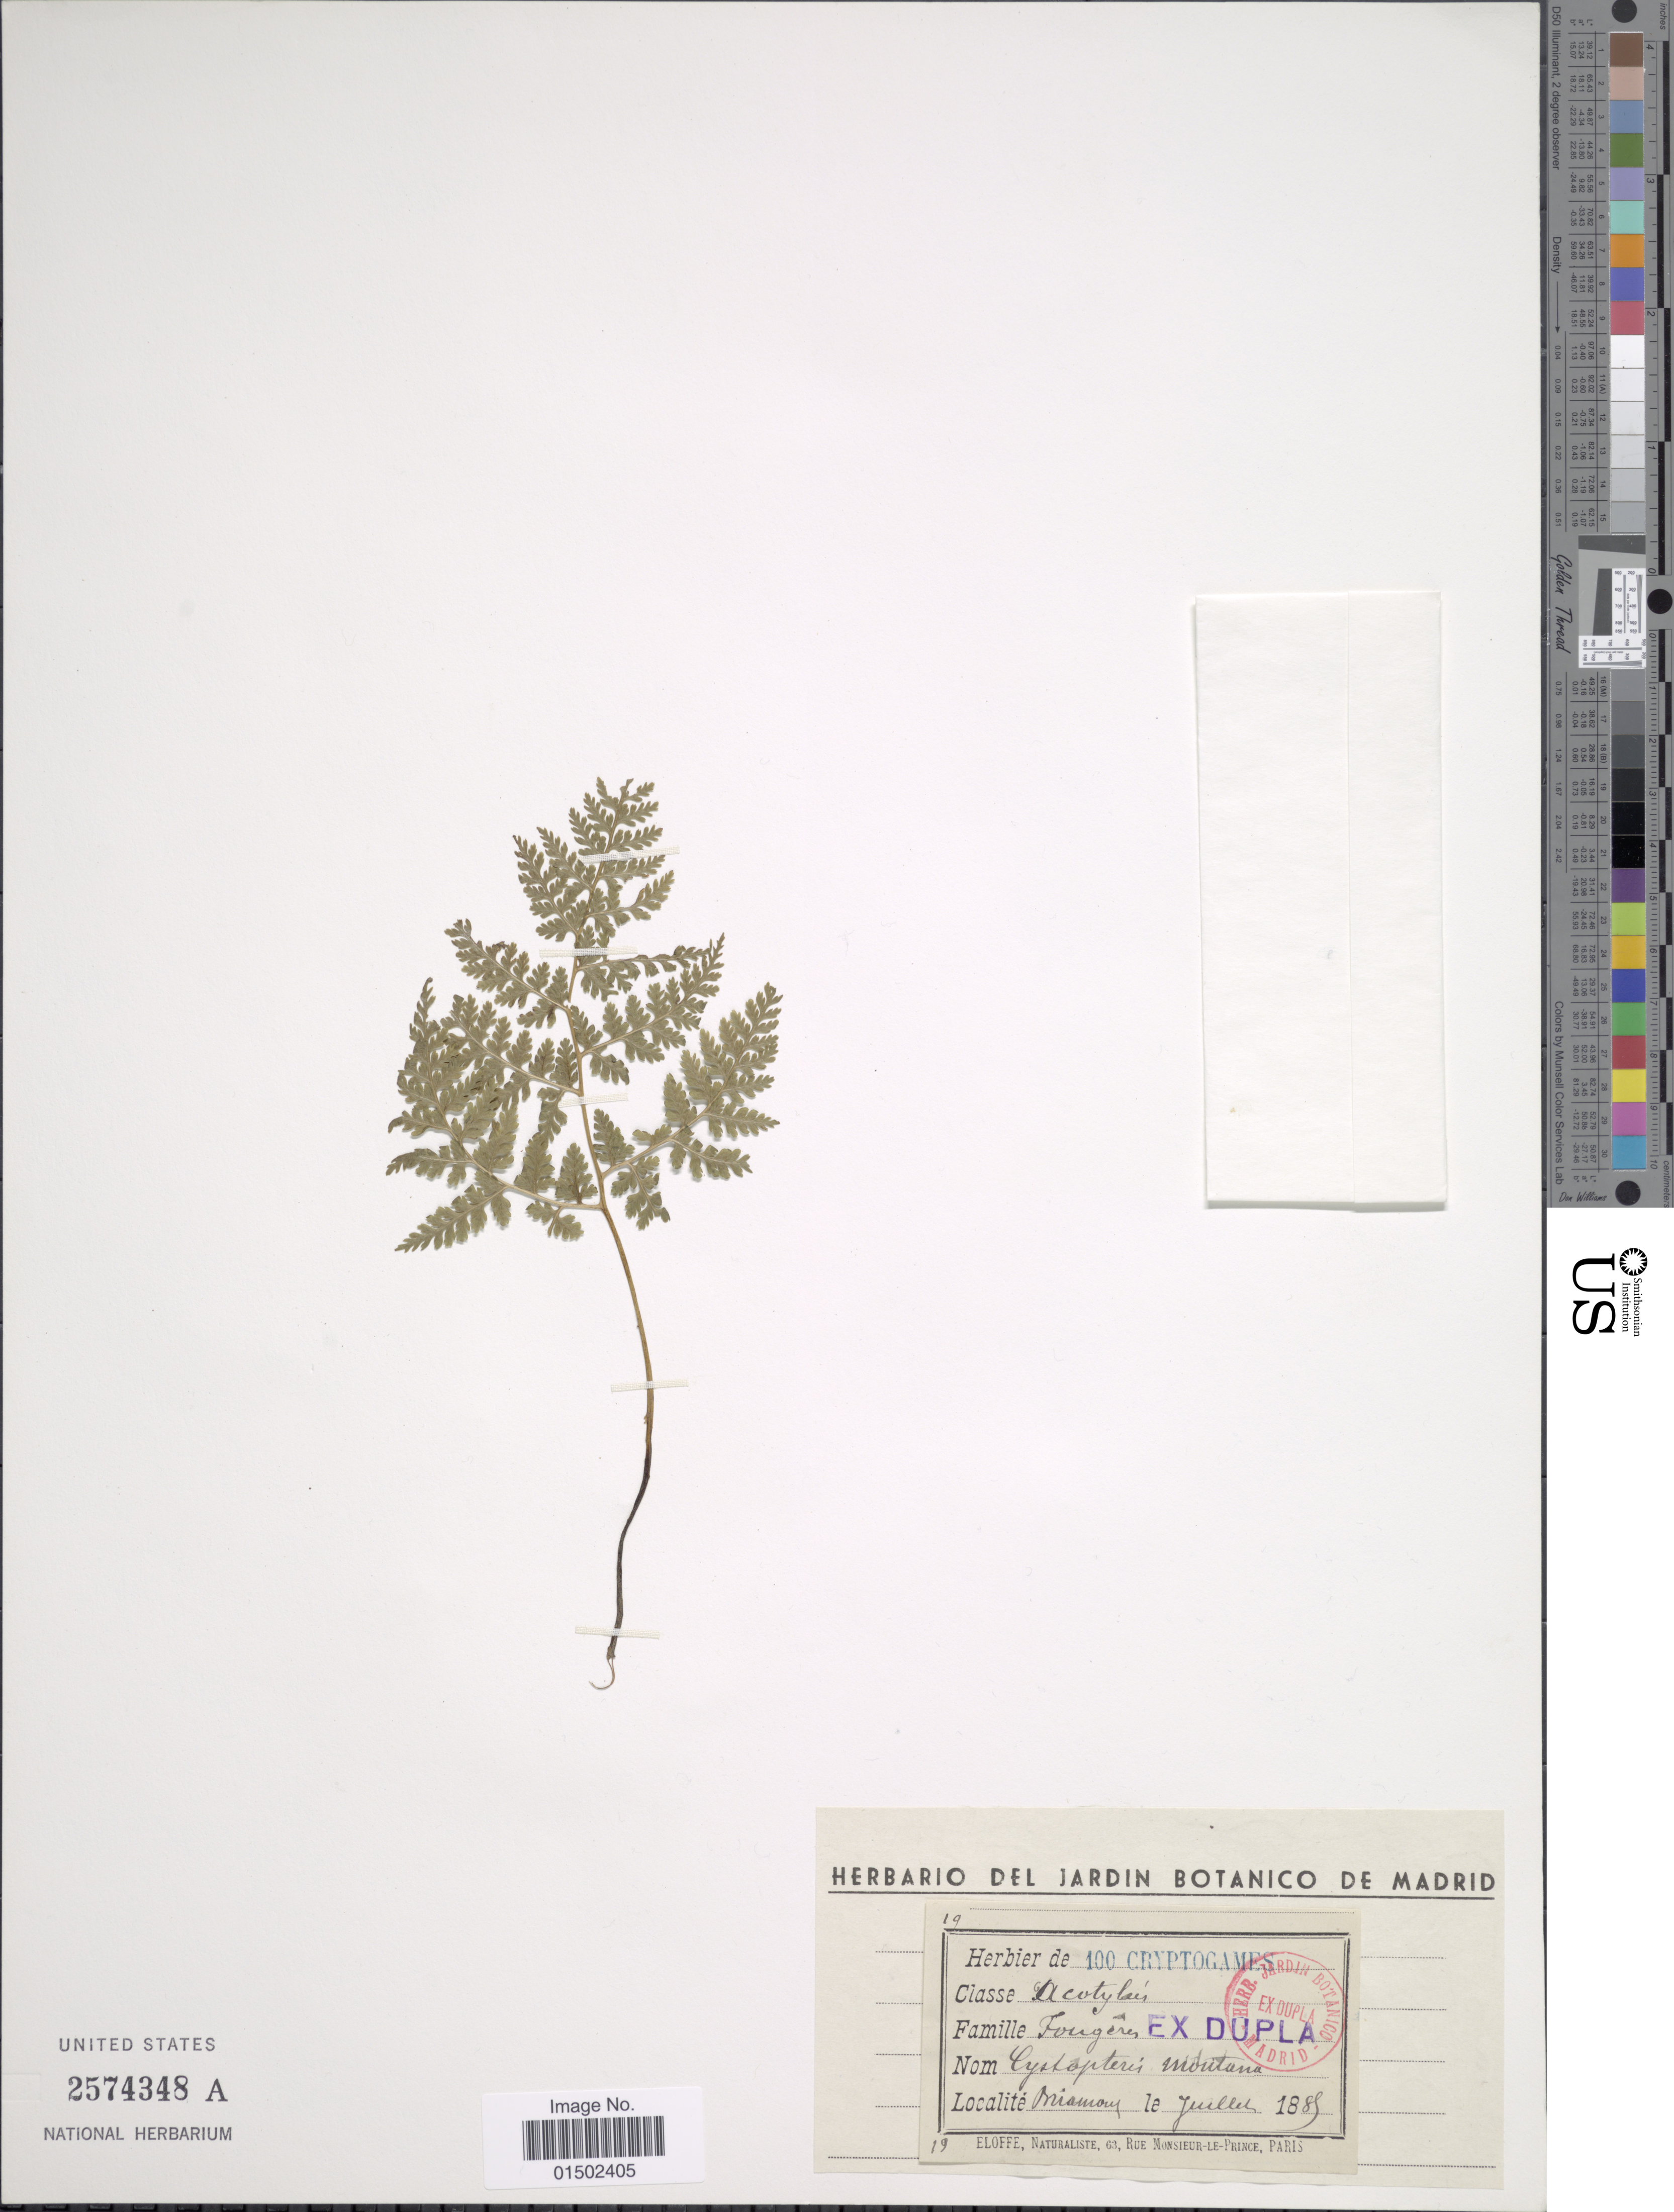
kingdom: Plantae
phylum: Tracheophyta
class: Polypodiopsida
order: Polypodiales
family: Cystopteridaceae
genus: Cystopteris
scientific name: Cystopteris montana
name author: (Lam.) Desv.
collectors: Eloffe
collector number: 19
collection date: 1889-07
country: France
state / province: Bourgogne-Franche-Comté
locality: Miamous [interpreted]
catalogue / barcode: US 2574348A